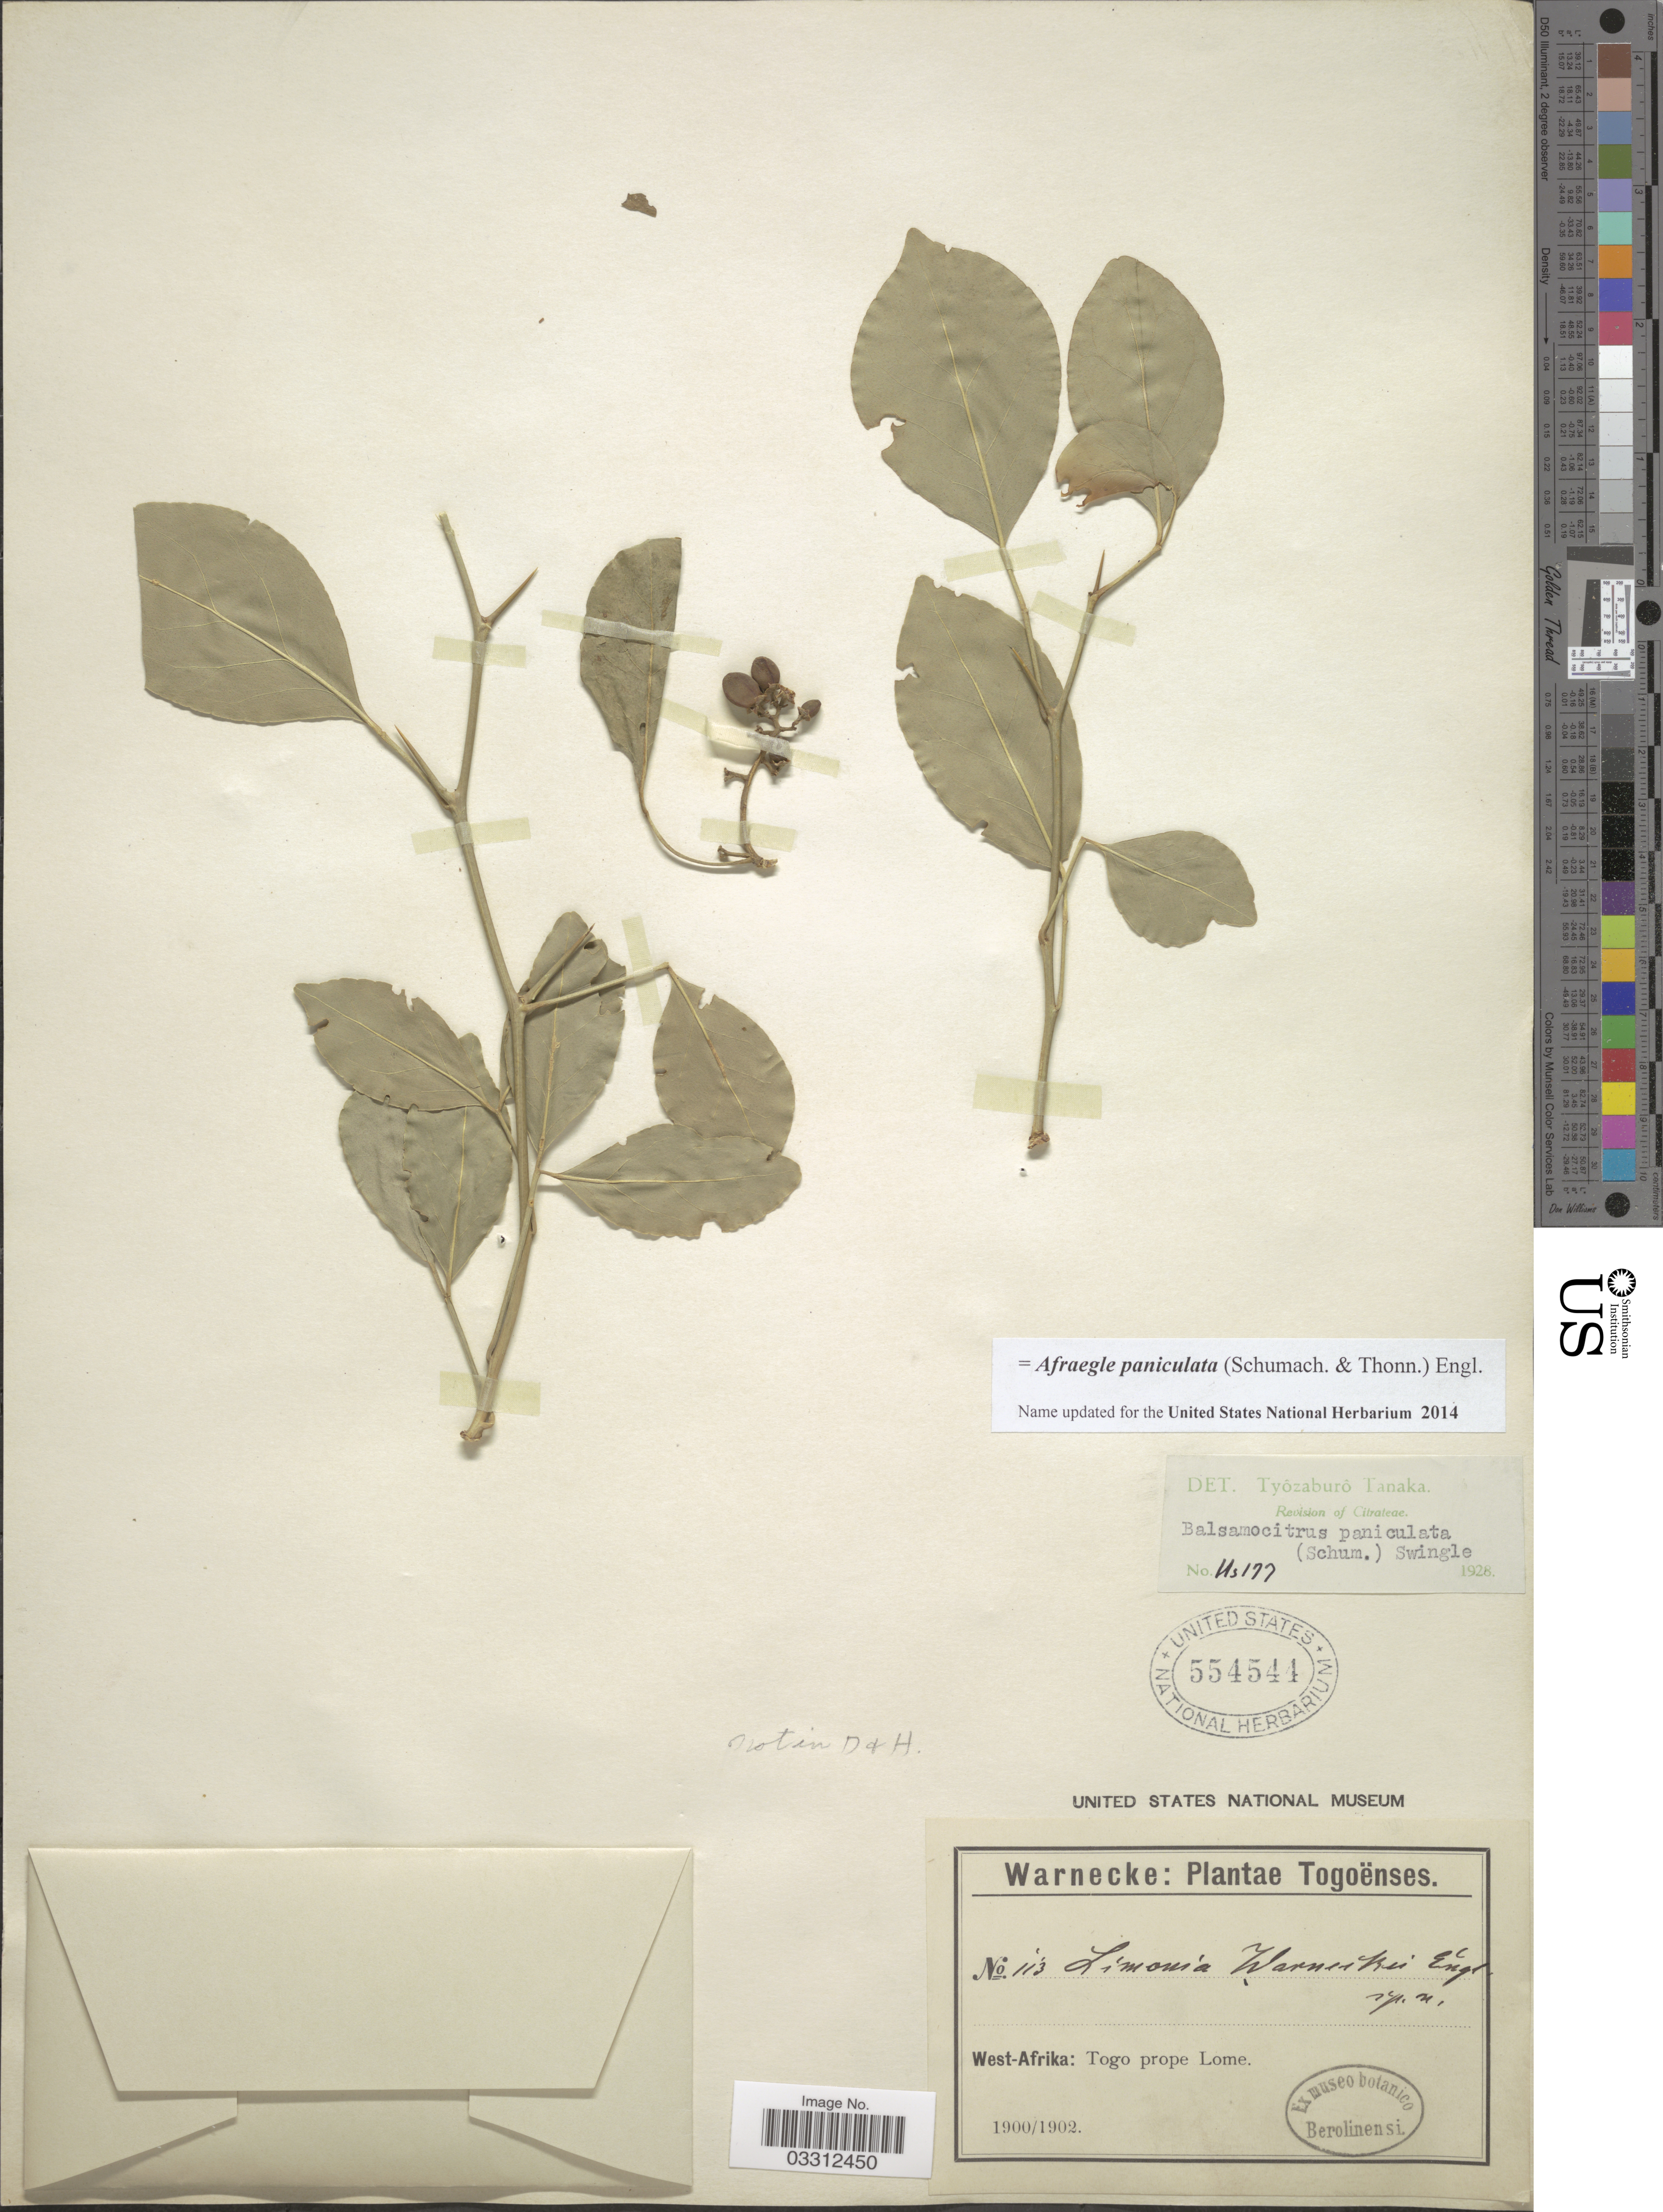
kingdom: Plantae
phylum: Tracheophyta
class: Magnoliopsida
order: Sapindales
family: Rutaceae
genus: Afraegle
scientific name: Afraegle paniculata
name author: (Schumach. & Thonn.) Engl.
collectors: -. Warnecke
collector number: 113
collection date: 1900/1902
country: Togo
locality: West-Afrika: Togo prope Lome.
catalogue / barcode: US 554544